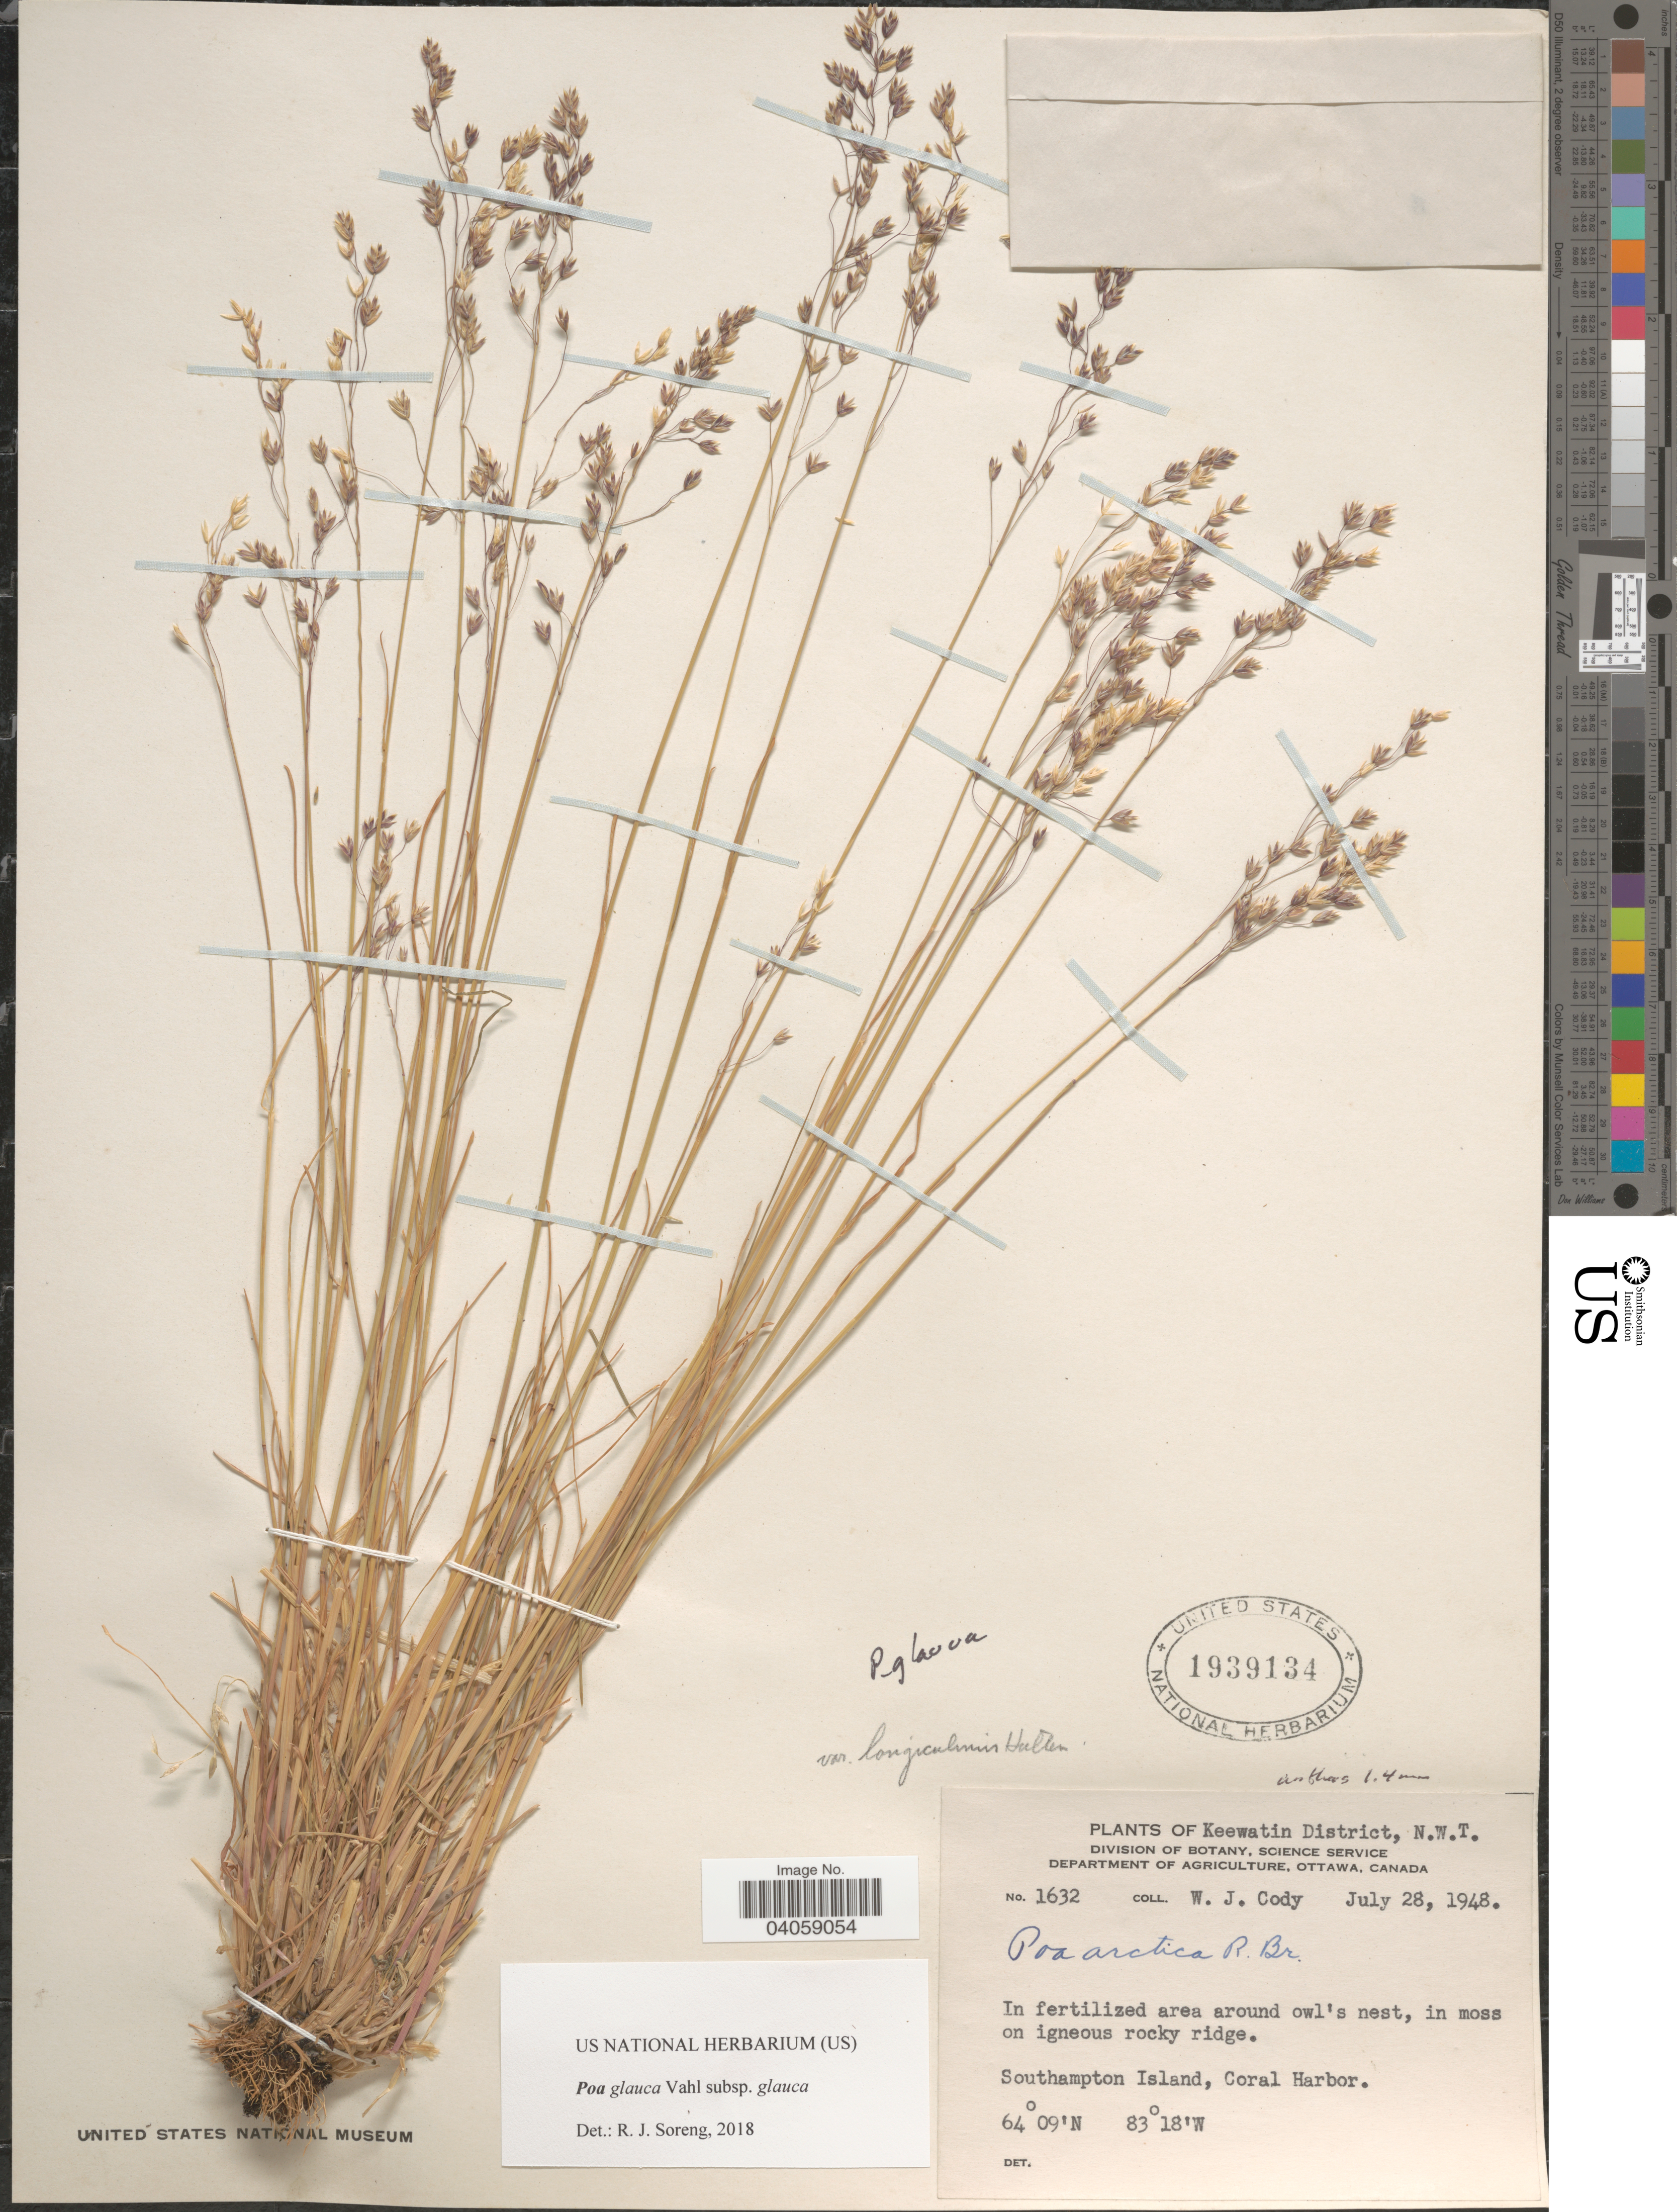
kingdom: Plantae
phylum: Tracheophyta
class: Liliopsida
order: Poales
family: Poaceae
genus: Poa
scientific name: Poa glauca subsp. glauca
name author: Vahl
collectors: W. Cody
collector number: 1632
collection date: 1948-07-28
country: Canada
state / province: Northwest Territories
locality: Keewatin District. In fertilized area around owl's nest. Southampton Island, Coral Harbor.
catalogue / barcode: US 1939134